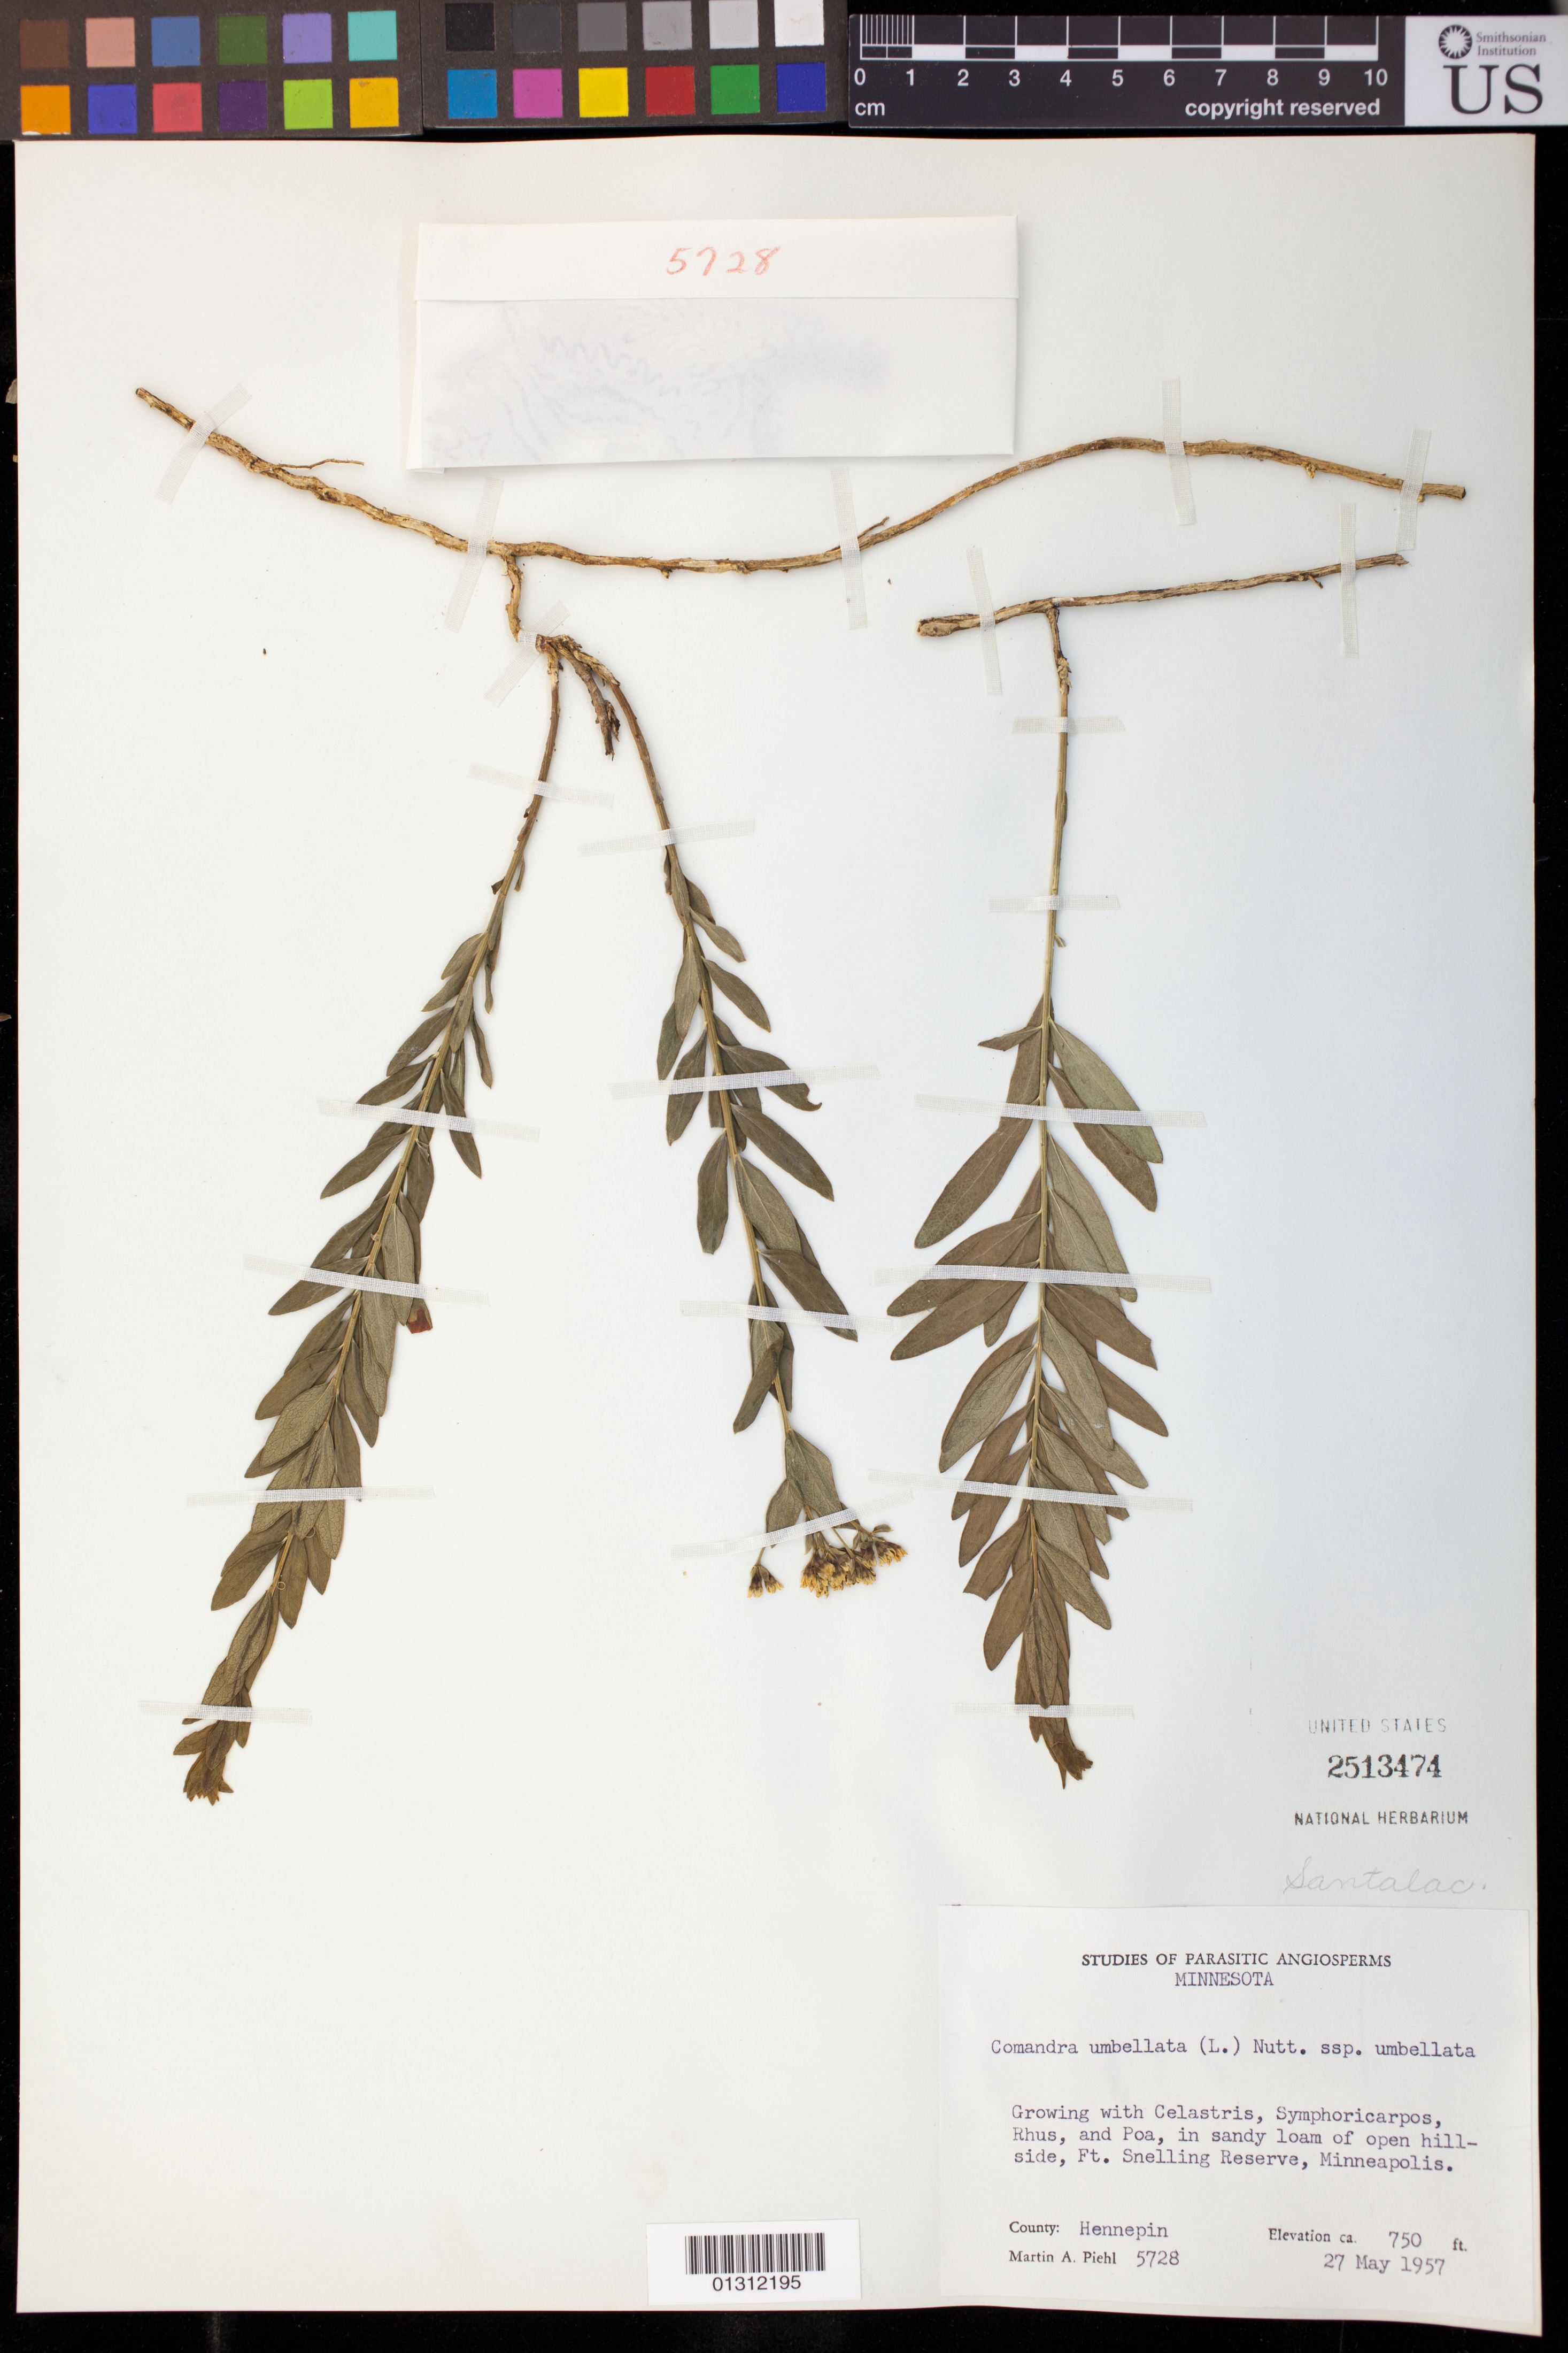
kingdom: Plantae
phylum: Tracheophyta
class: Magnoliopsida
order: Santalales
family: Comandraceae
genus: Comandra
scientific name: Comandra umbellata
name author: (L.) Nutt.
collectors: M. Piehl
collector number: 5728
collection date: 1957-05-27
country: United States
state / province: Minnesota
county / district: Hennepin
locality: Ft. Snelling Reserve, Minneapolis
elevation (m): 229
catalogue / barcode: US 2513474